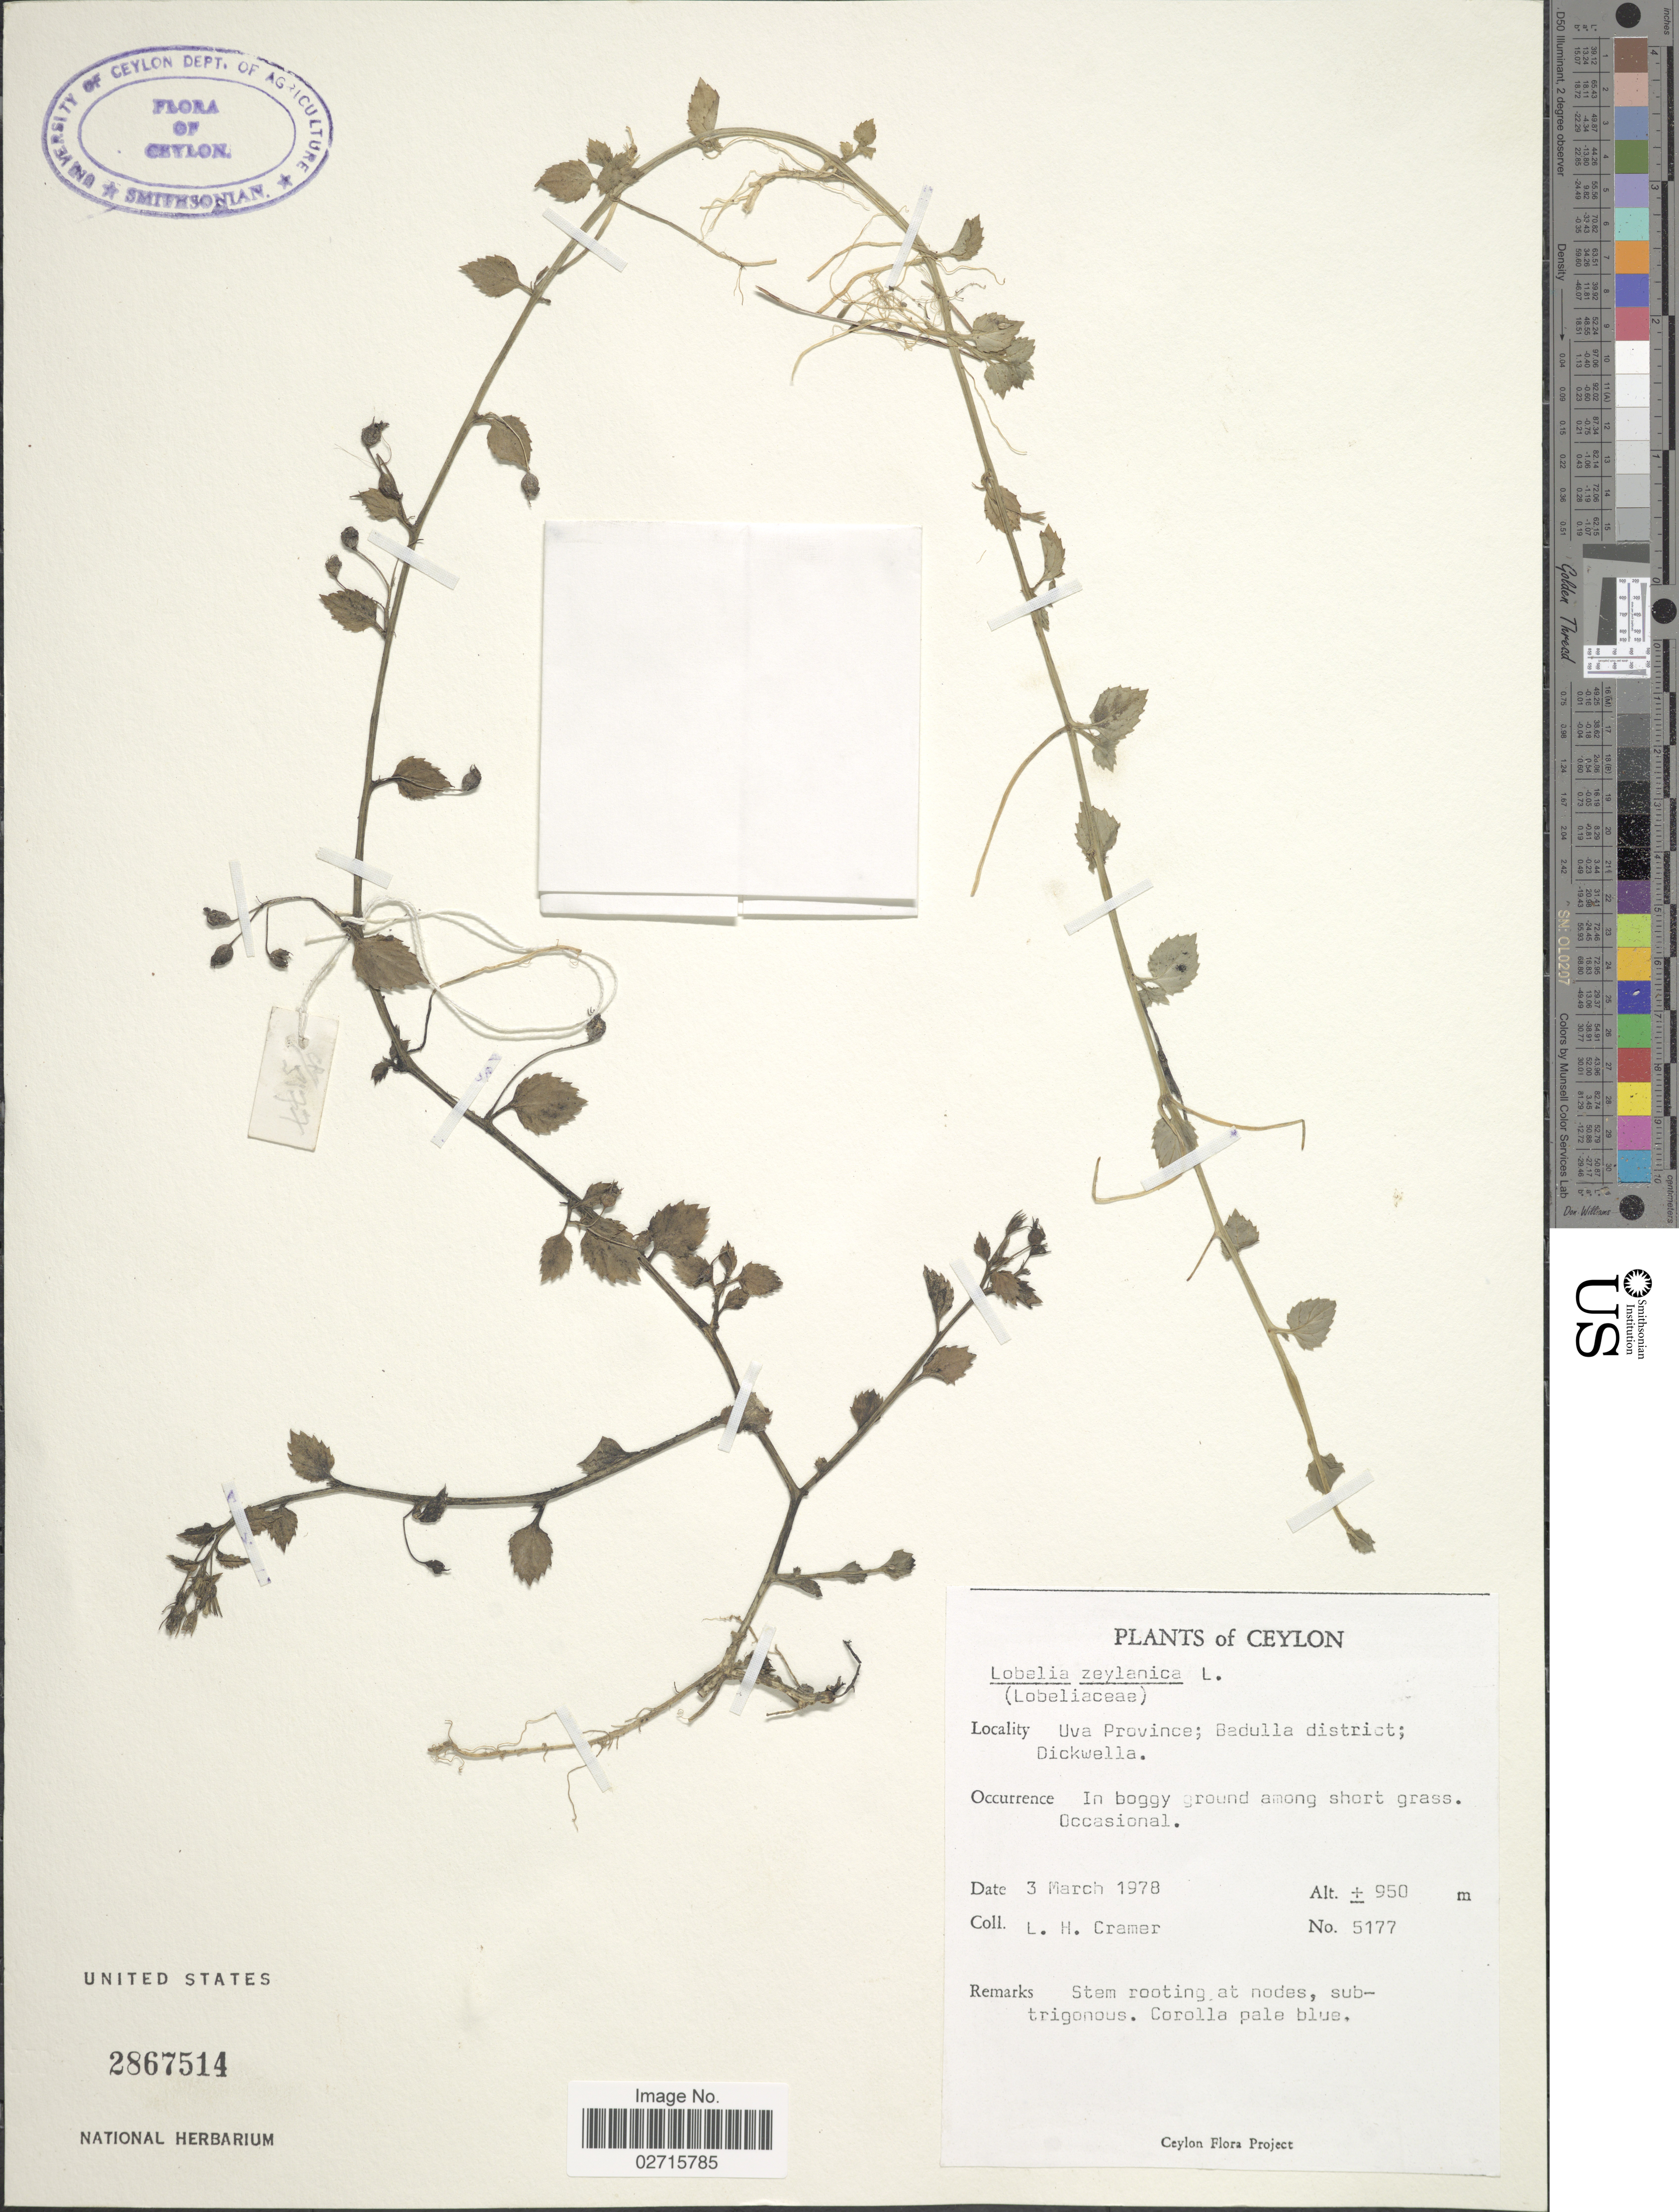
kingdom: Plantae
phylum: Tracheophyta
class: Magnoliopsida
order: Asterales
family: Campanulaceae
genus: Lobelia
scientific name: Lobelia zeylanica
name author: L.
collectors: L. H. Cramer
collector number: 5177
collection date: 1978-03-03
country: Sri Lanka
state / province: Uva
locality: Ceylon. Uva Province; Badulla district; Dickwella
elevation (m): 950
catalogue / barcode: US 2867514